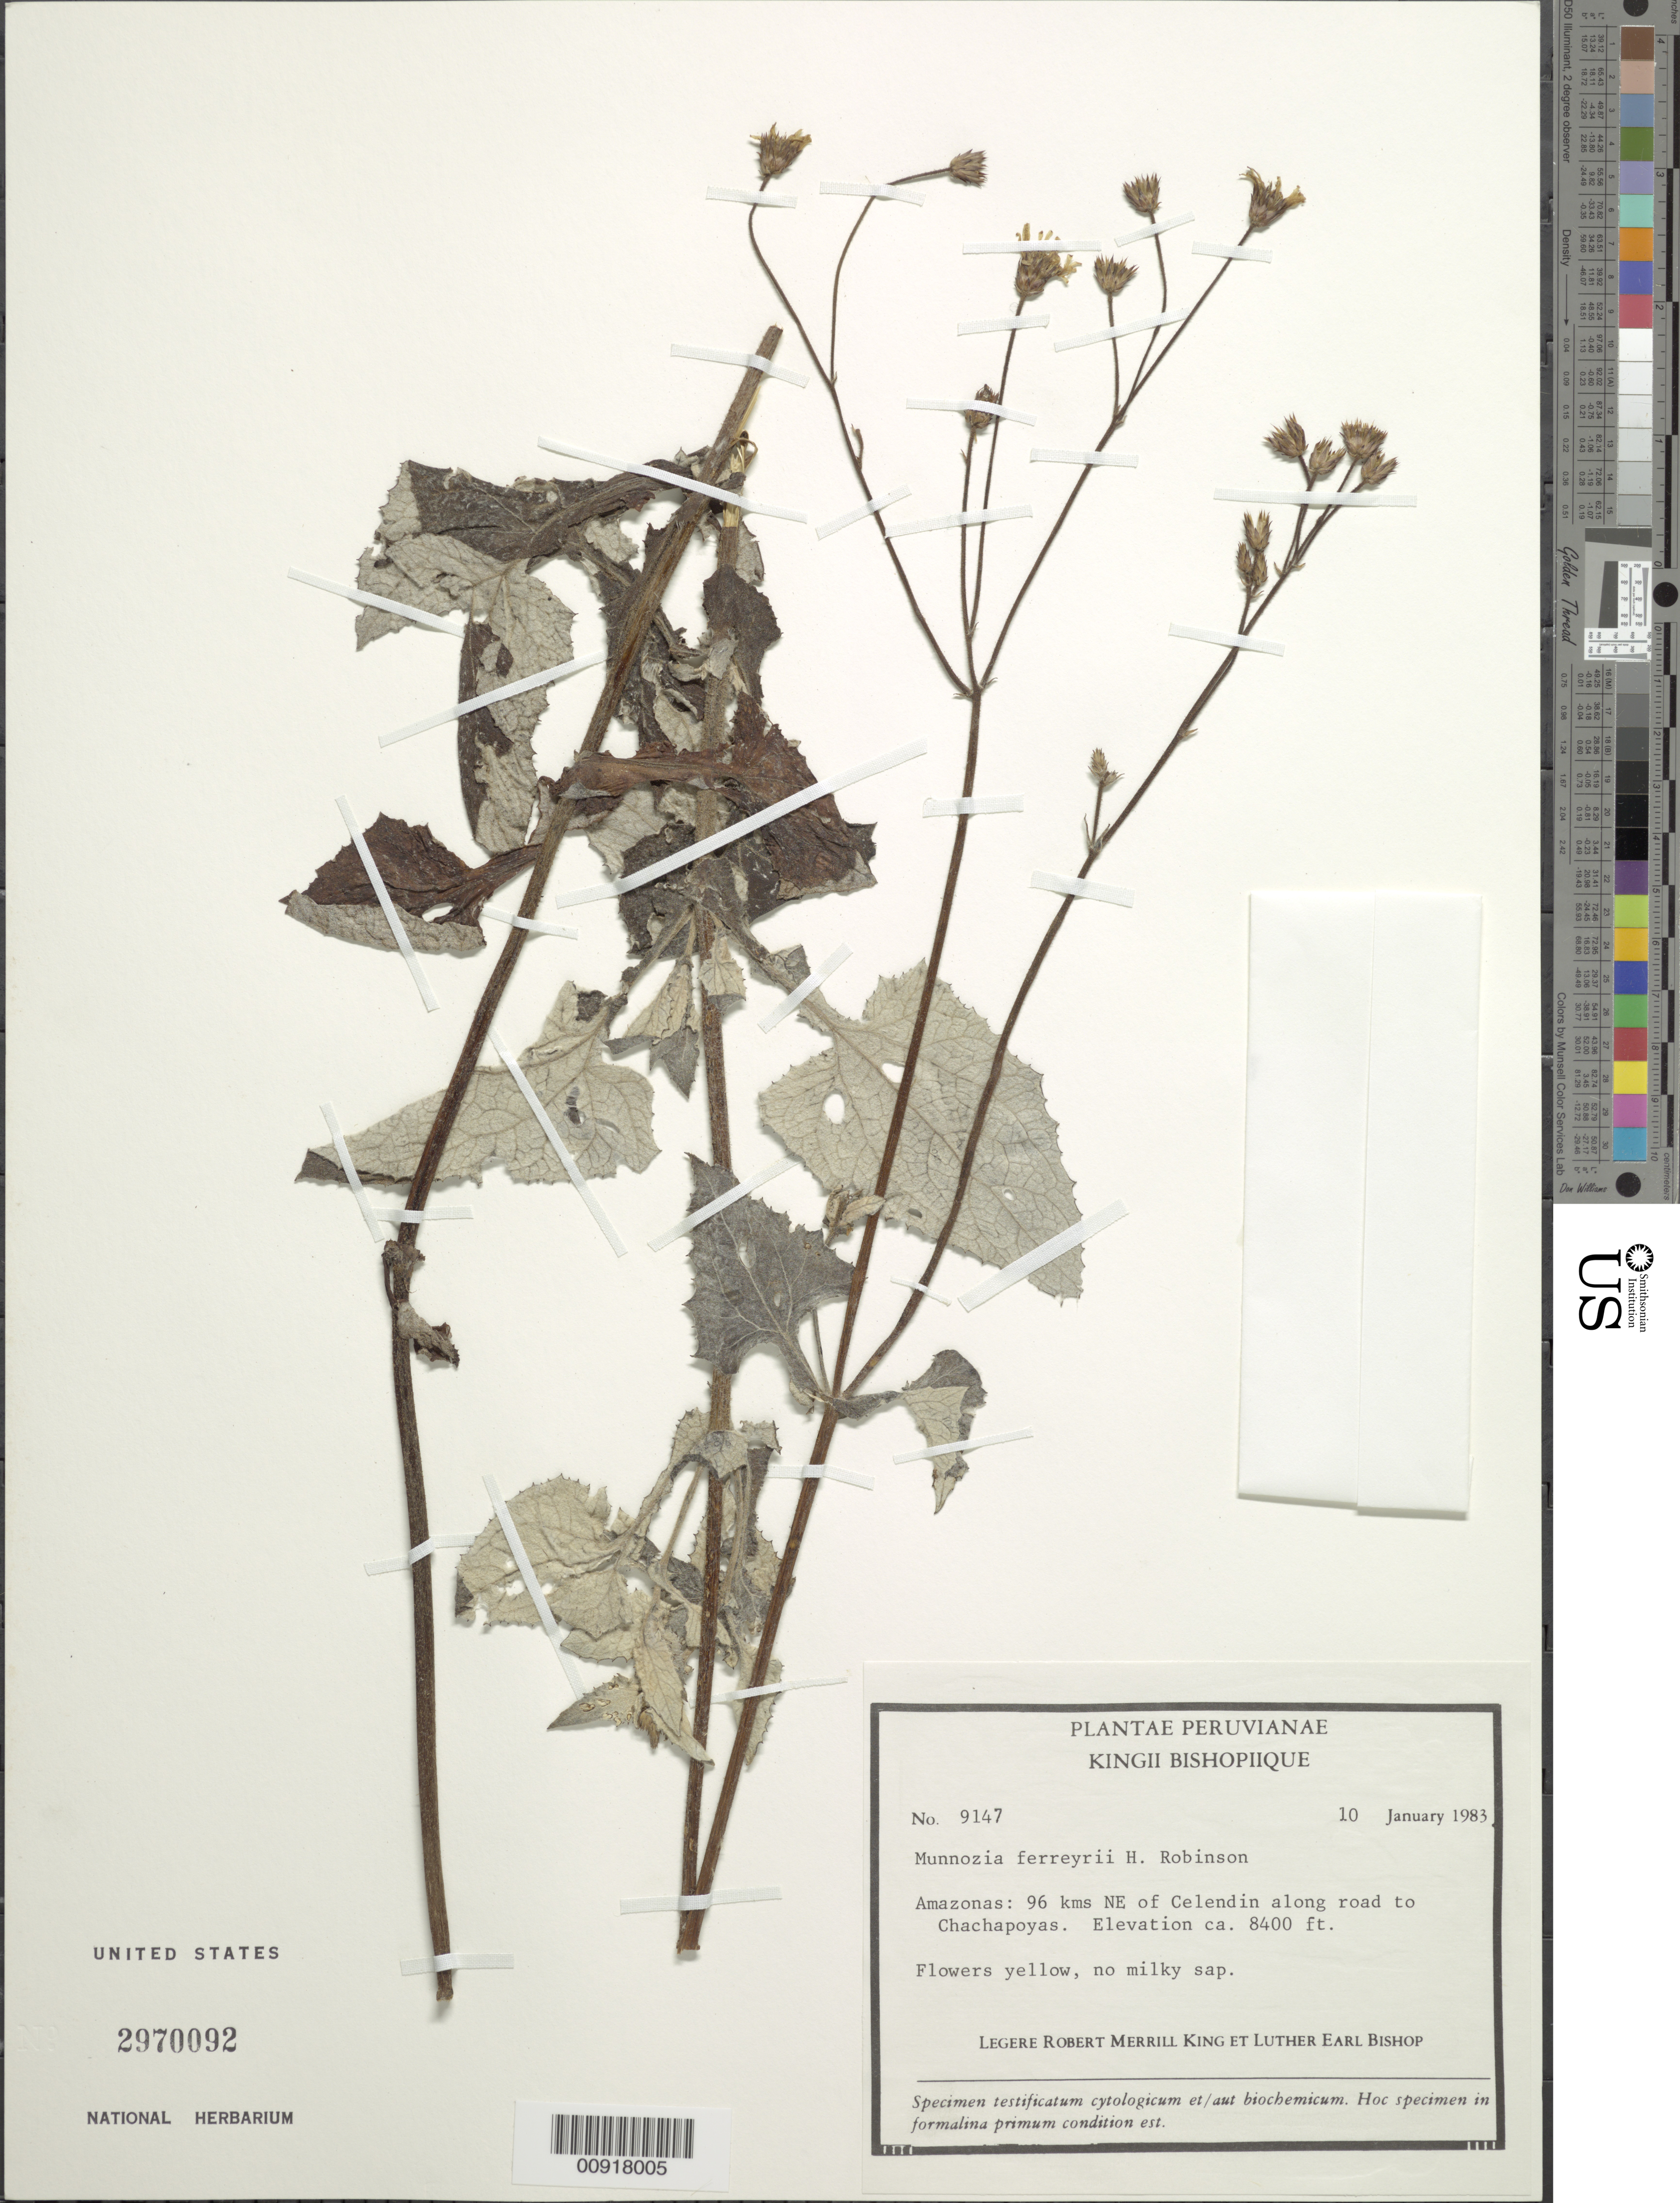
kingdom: Plantae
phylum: Tracheophyta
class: Magnoliopsida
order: Asterales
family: Asteraceae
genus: Munnozia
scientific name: Munnozia ferreyrii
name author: H. Rob.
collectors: R. M. King & L. E. Bishop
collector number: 9147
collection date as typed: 10 January 1983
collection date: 1983-01-10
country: Peru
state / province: Amazonas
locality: Amazonas: 96 kms NE of Celendin along road to Chachapoyas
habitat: Along road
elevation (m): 2560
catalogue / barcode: US 2970092